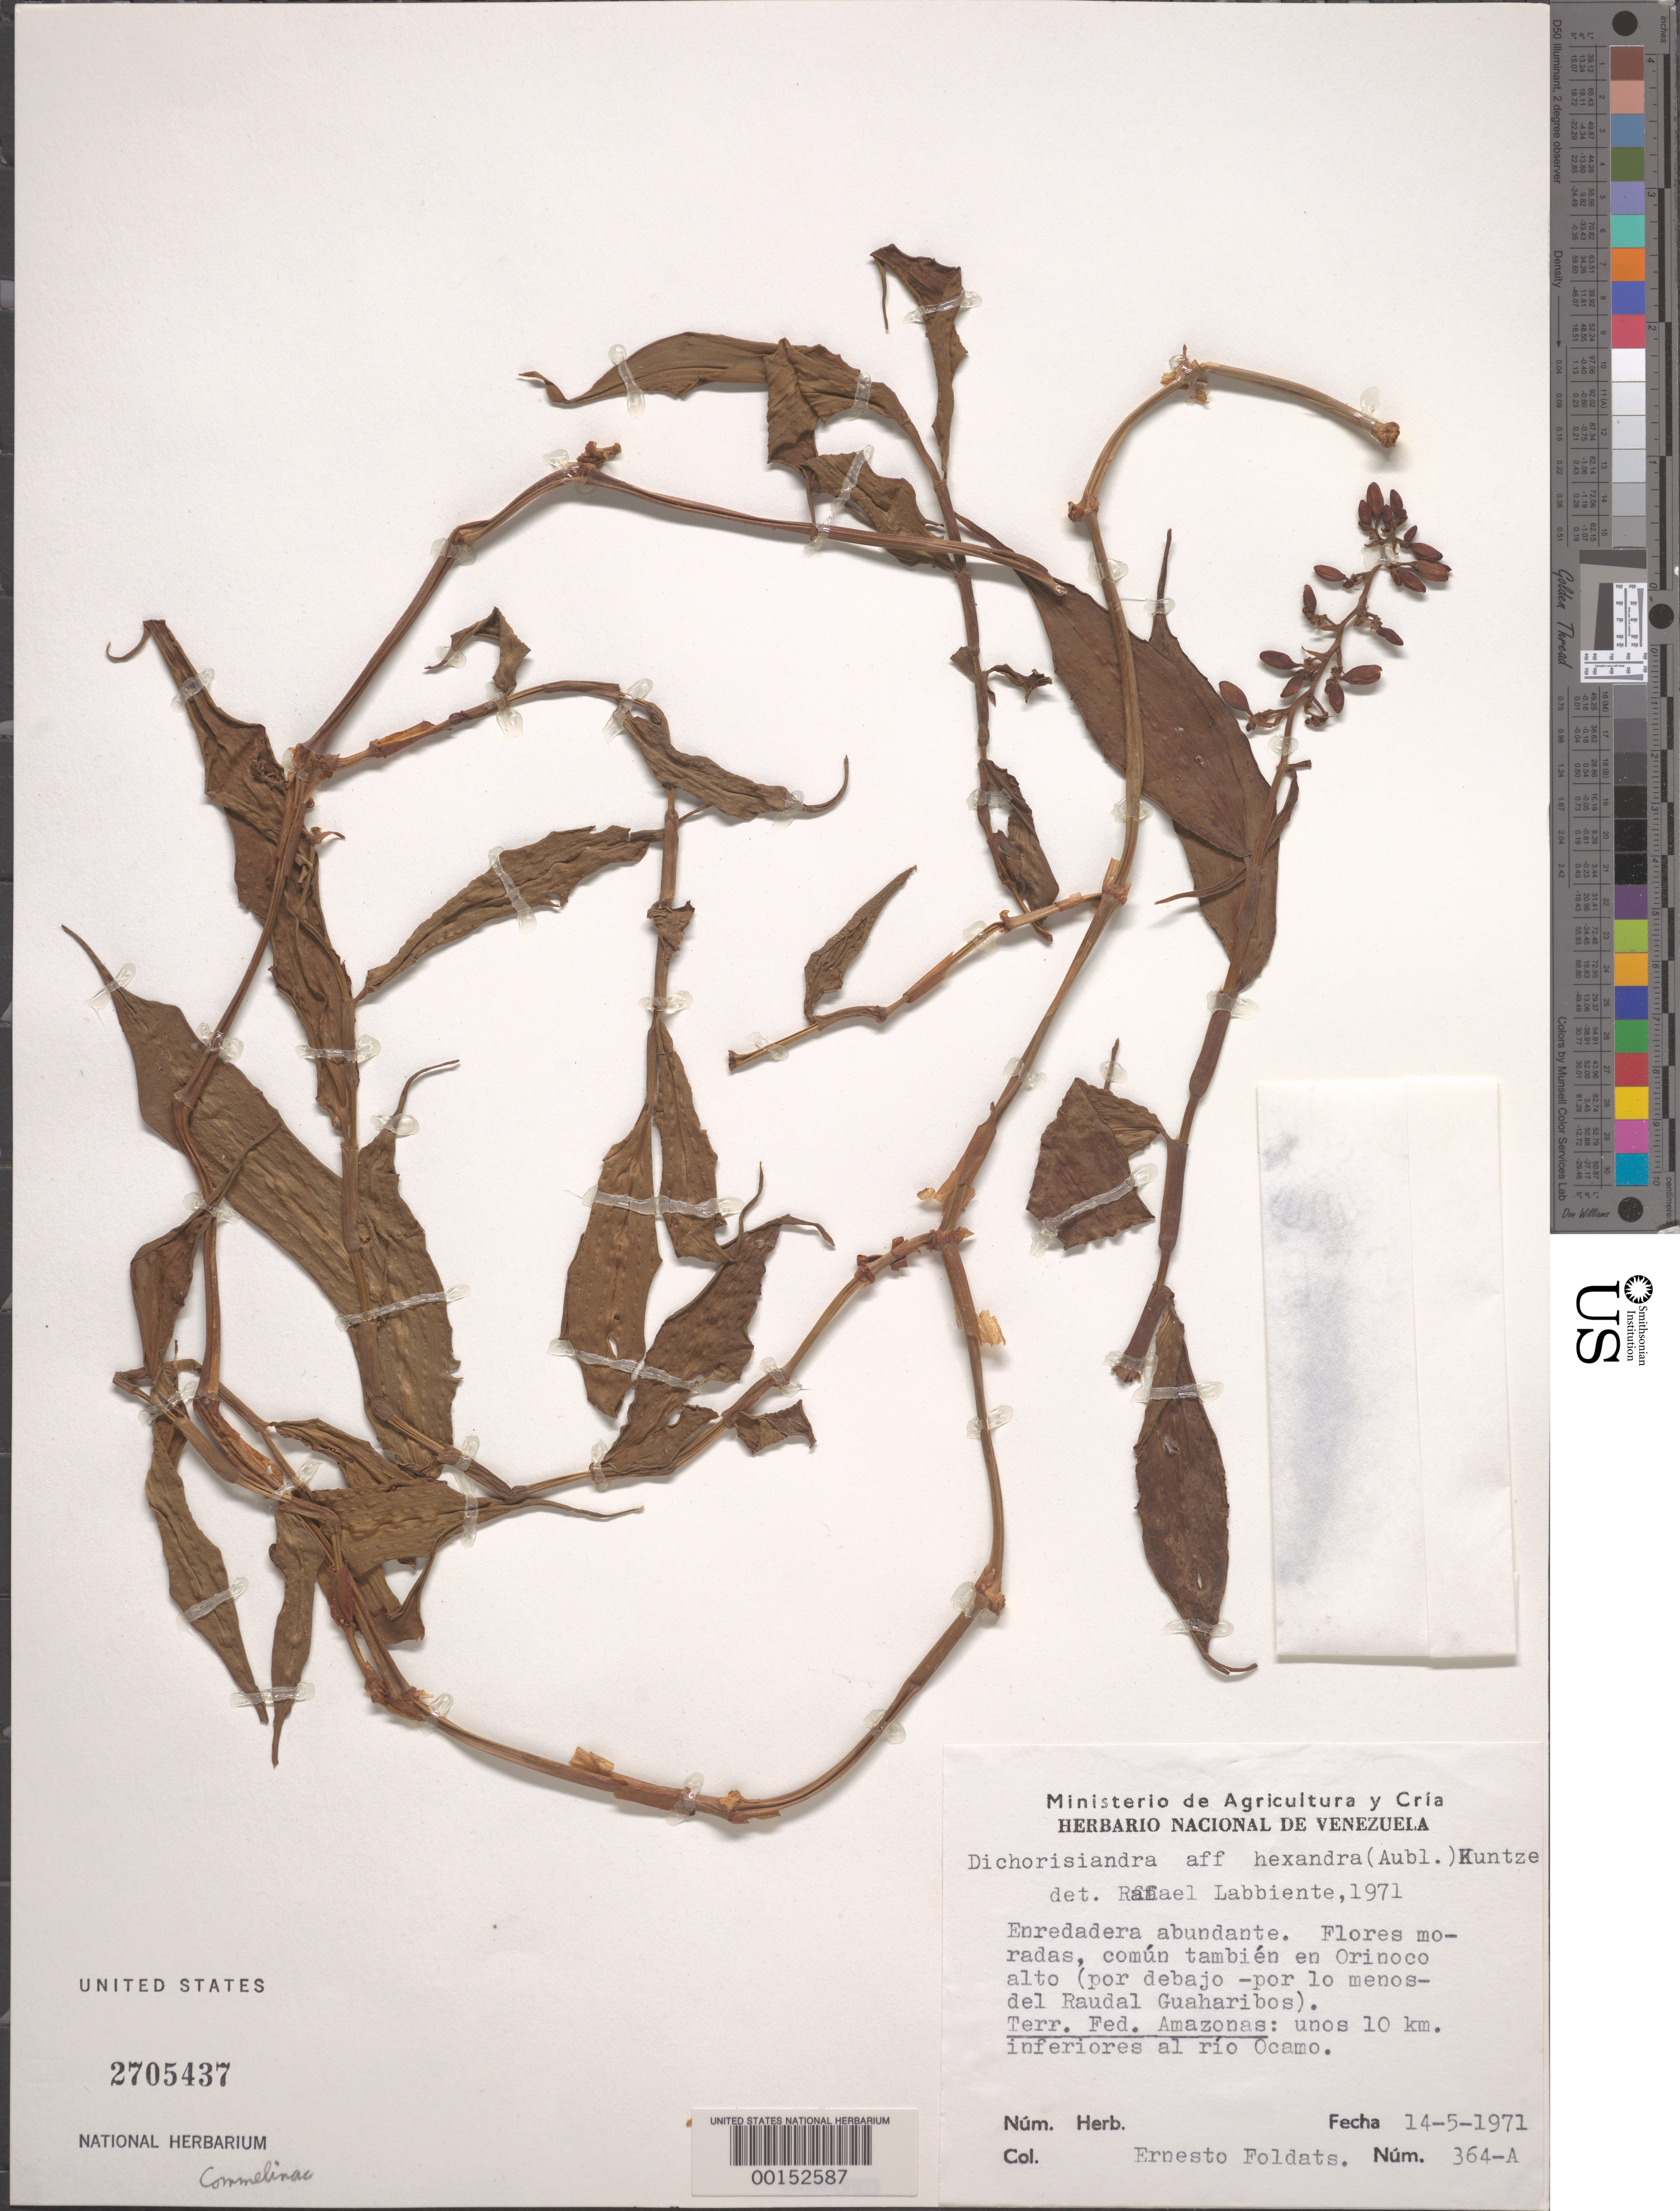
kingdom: Plantae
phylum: Tracheophyta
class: Liliopsida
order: Commelinales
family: Commelinaceae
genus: Dichorisandra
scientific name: Dichorisandra hexandra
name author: (Aubl.) Standl.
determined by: Labbiente, R.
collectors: E. Foldats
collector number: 364-a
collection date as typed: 14 May 1971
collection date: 1971-05-14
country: Venezuela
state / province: Amazonas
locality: Rio ocamo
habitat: Near river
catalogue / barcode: US 2705437